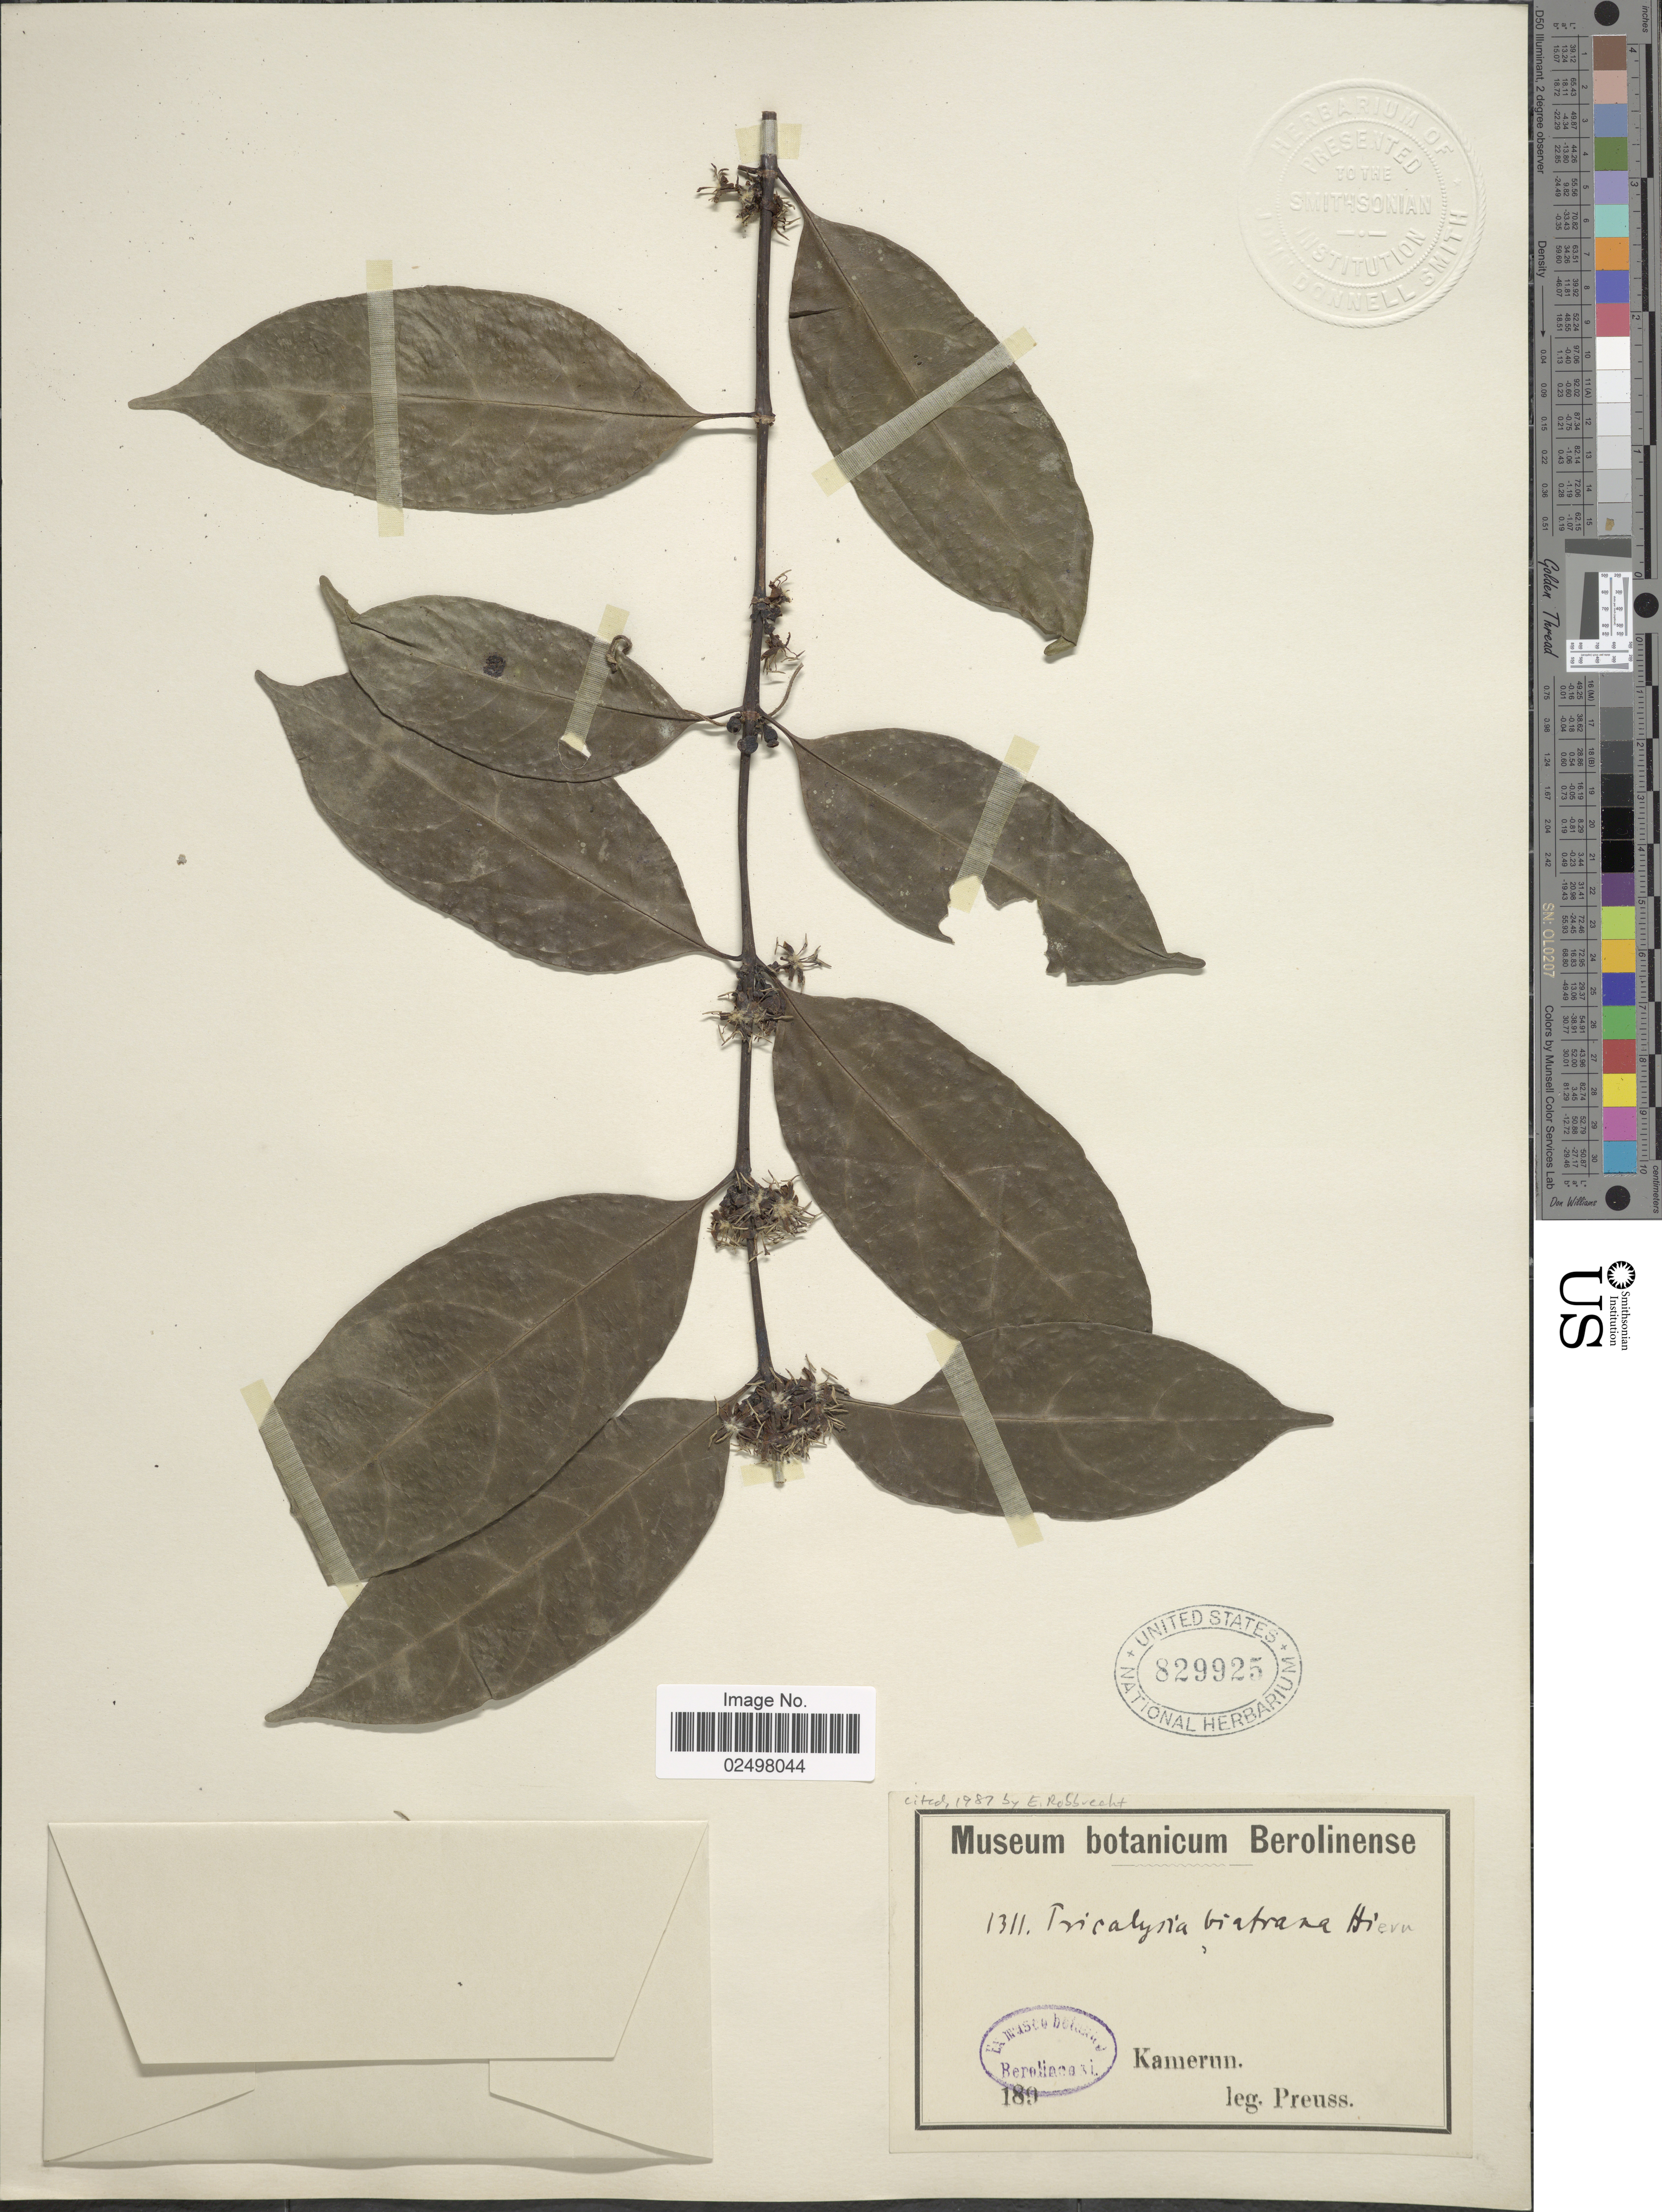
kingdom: Plantae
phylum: Tracheophyta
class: Magnoliopsida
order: Gentianales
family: Rubiaceae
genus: Tricalysia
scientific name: Tricalysia biafrana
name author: Hiern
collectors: C. Preuss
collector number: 1311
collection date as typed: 189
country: Cameroon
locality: Kamerun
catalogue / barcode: US 829925